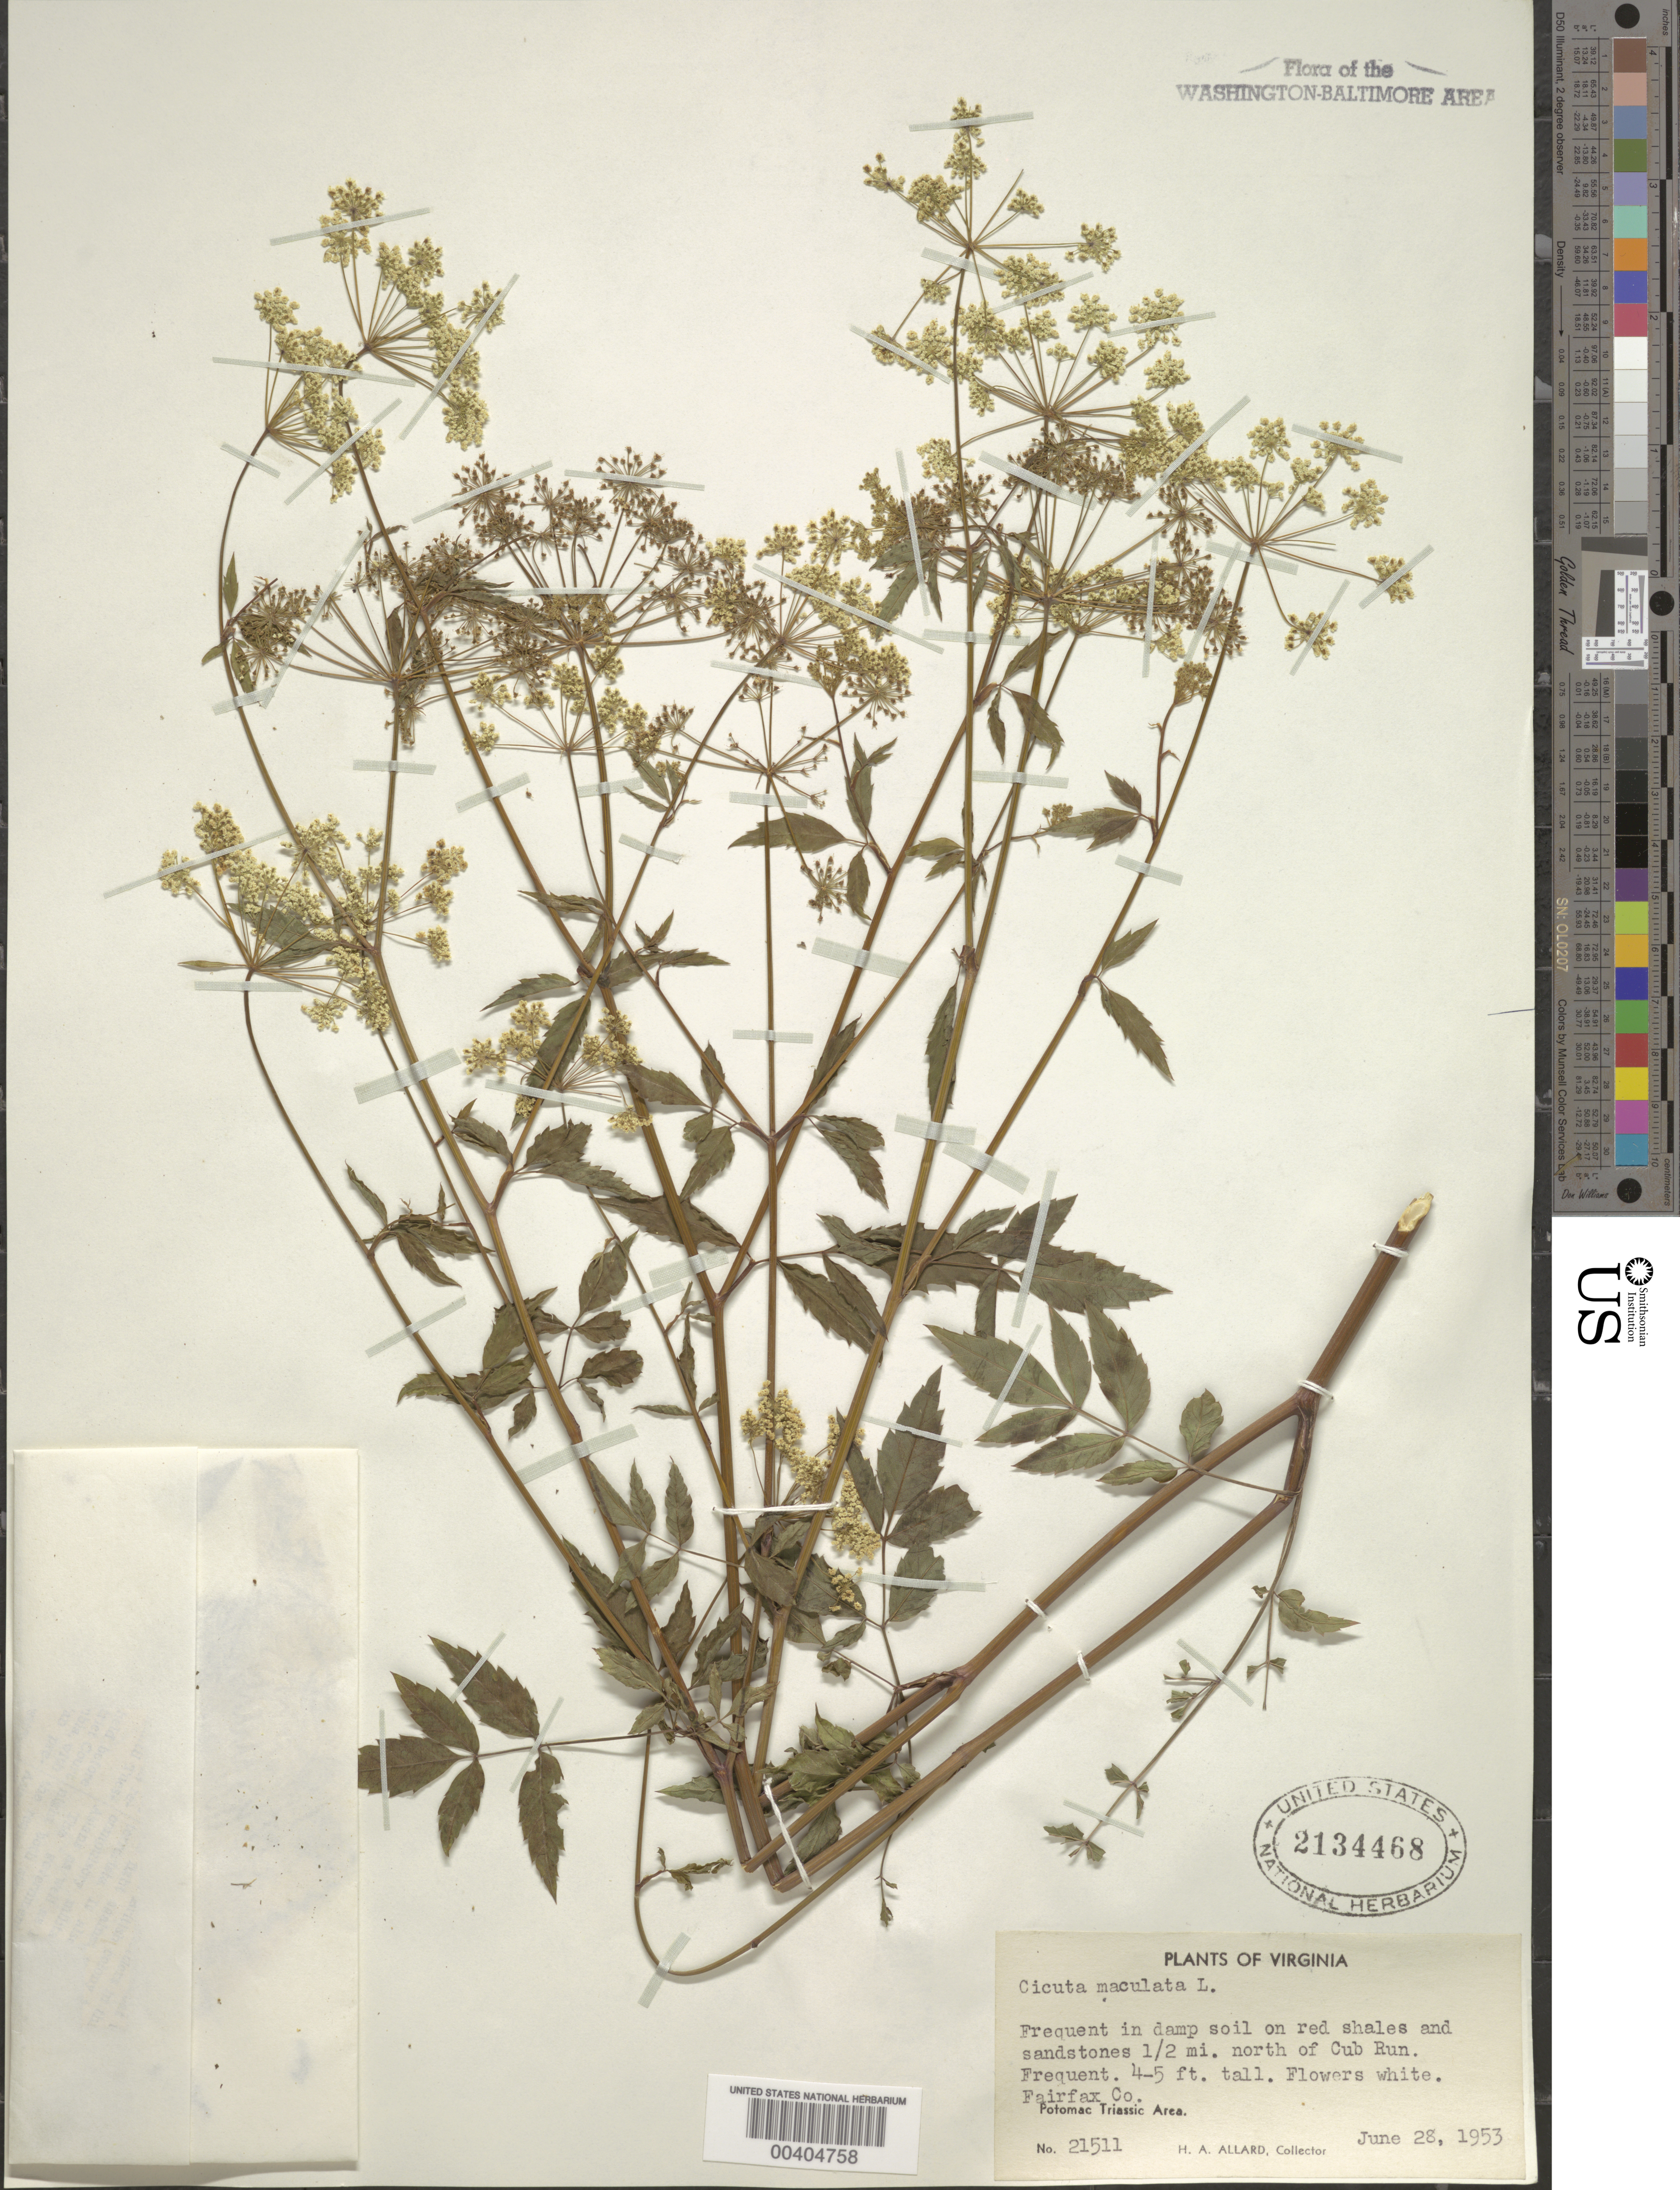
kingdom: Plantae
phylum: Tracheophyta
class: Magnoliopsida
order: Apiales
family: Apiaceae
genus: Cicuta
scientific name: Cicuta maculata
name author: L.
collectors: H. A. Allard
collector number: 21511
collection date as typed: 28 Jun 1953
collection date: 1953-06-28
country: United States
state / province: Virginia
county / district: Fairfax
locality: N of Cub Run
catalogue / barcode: US 2134468